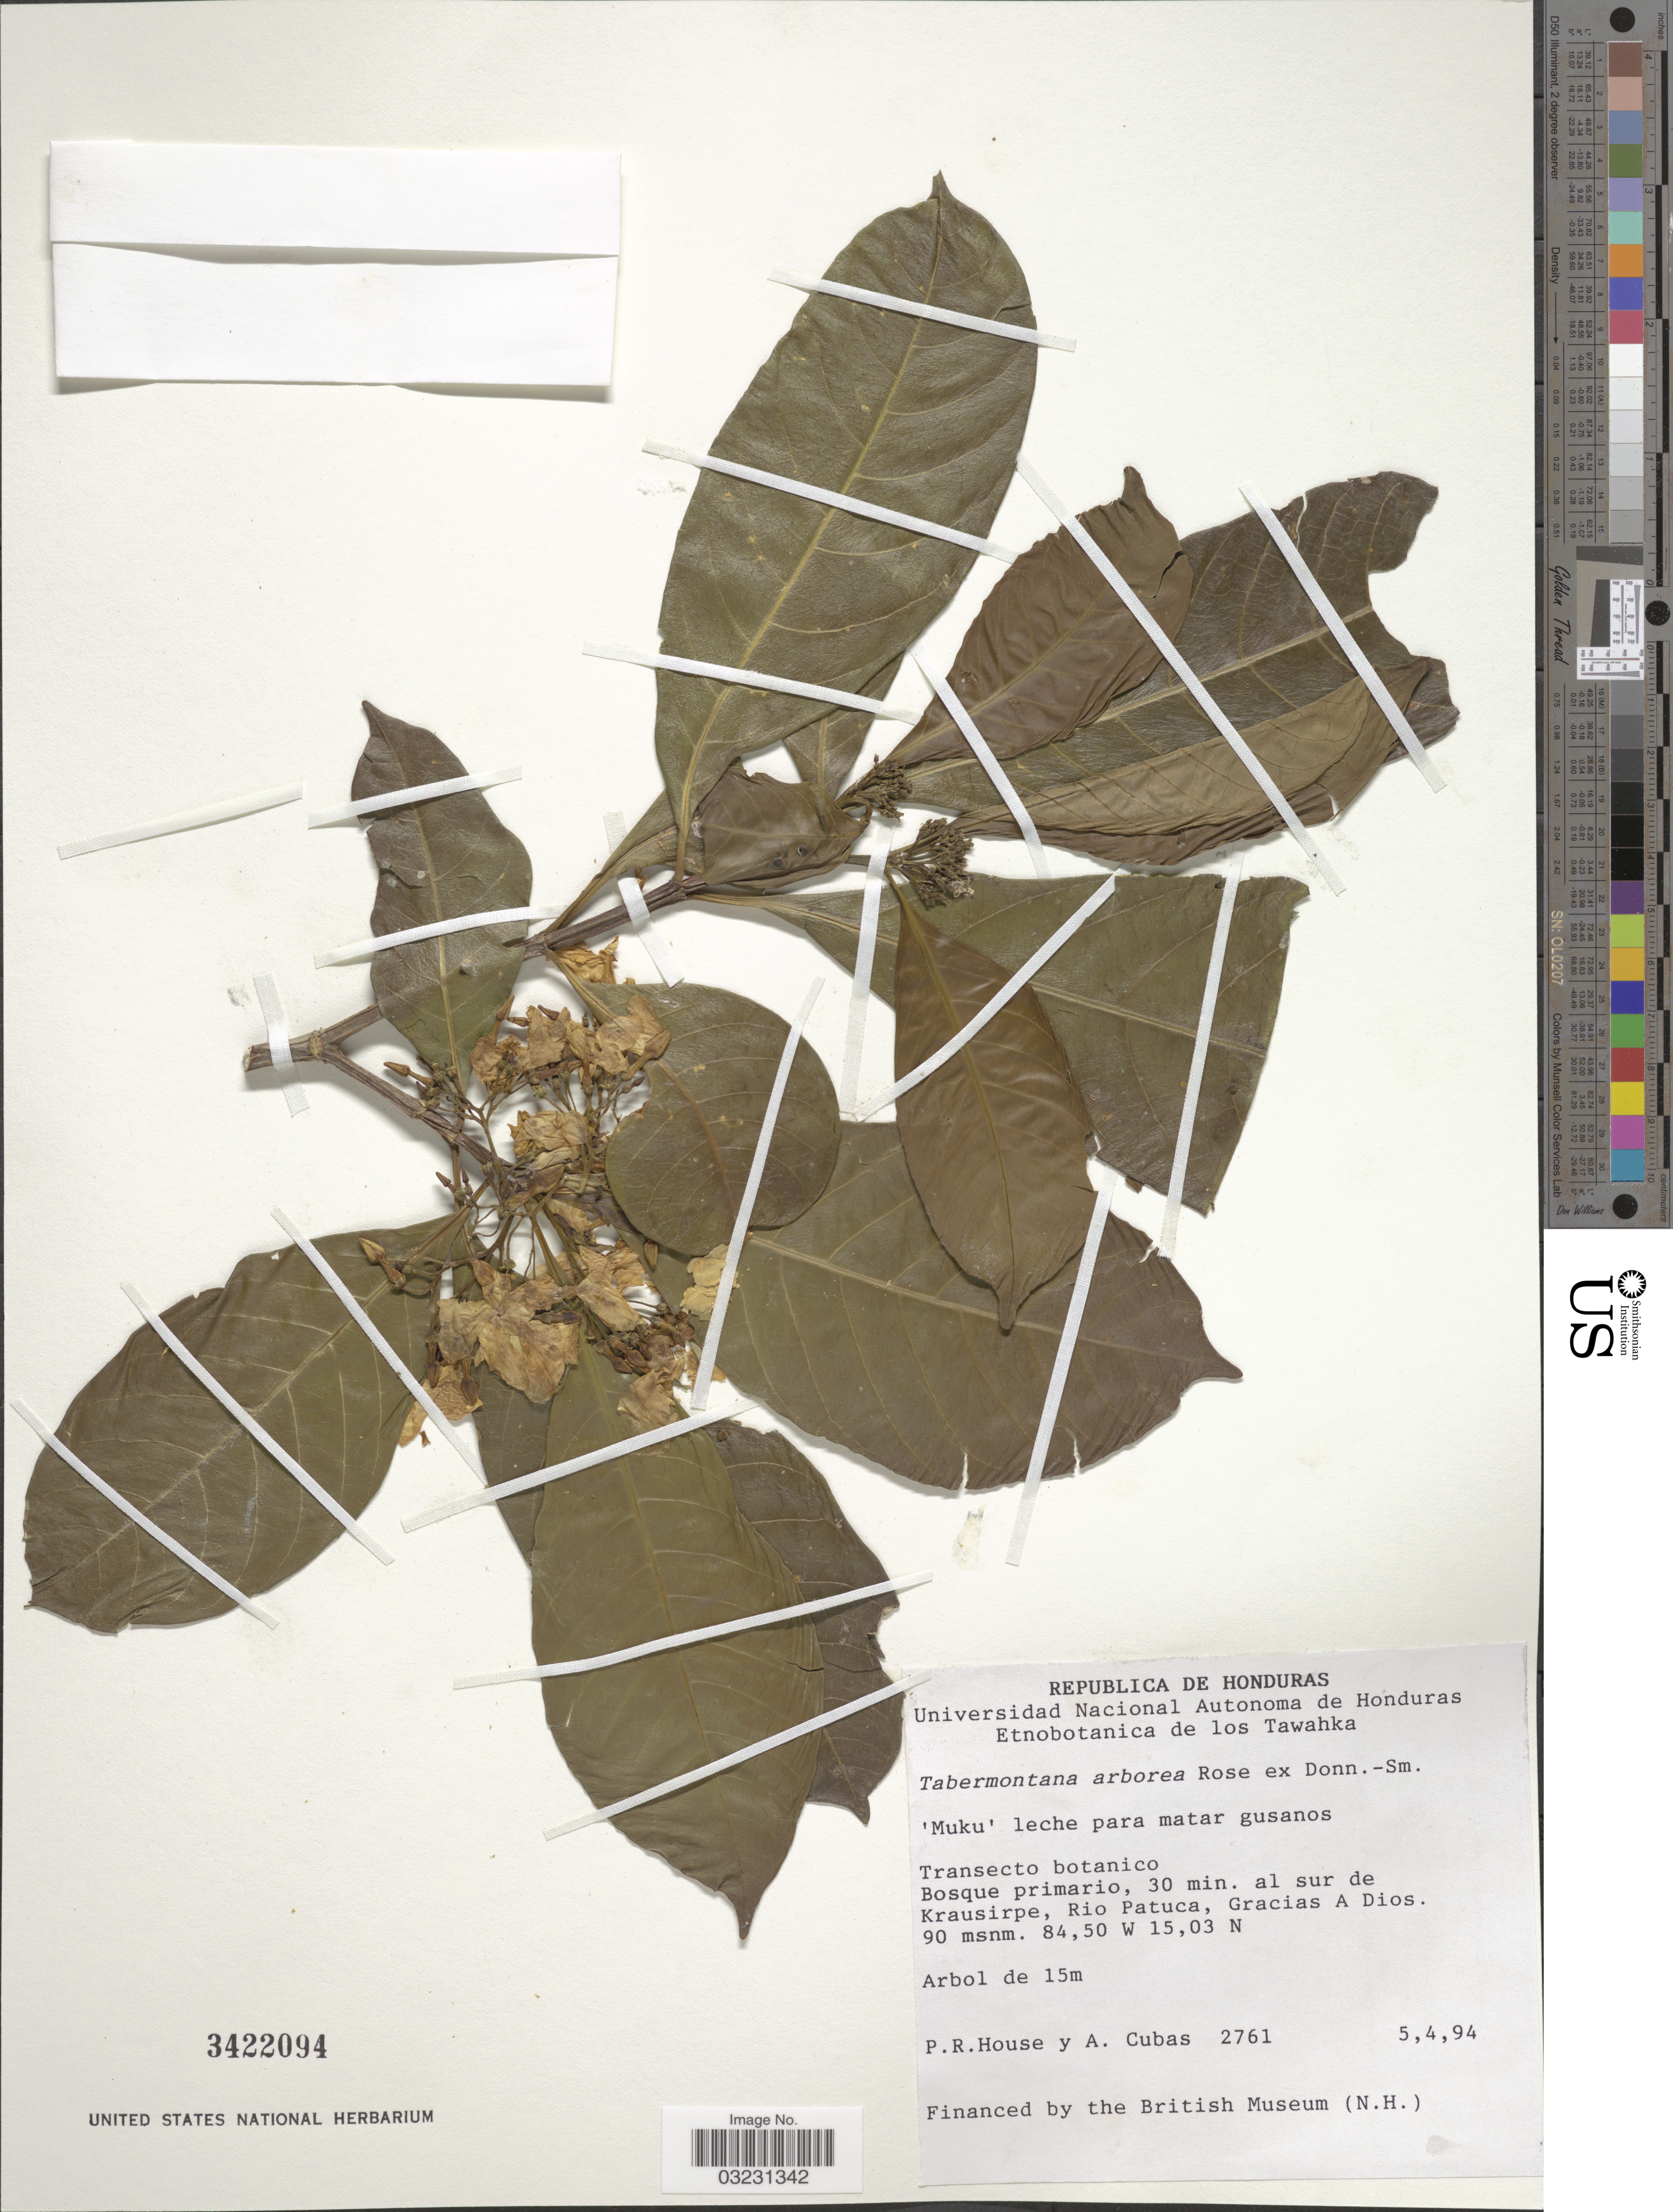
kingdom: Plantae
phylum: Tracheophyta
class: Magnoliopsida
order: Gentianales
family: Apocynaceae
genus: Tabernaemontana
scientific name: Tabernaemontana arborea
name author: Rose in Donn. Sm.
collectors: P. R. House & A. Cubas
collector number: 2761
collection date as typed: Transcribed d/m/y: 5/4/94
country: Honduras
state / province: Gracias de Dios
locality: Bosque primario, 30 min. al sur de Krausirpe, Rio Patuca, Gracias A Dios.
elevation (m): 90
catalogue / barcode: US 3422094